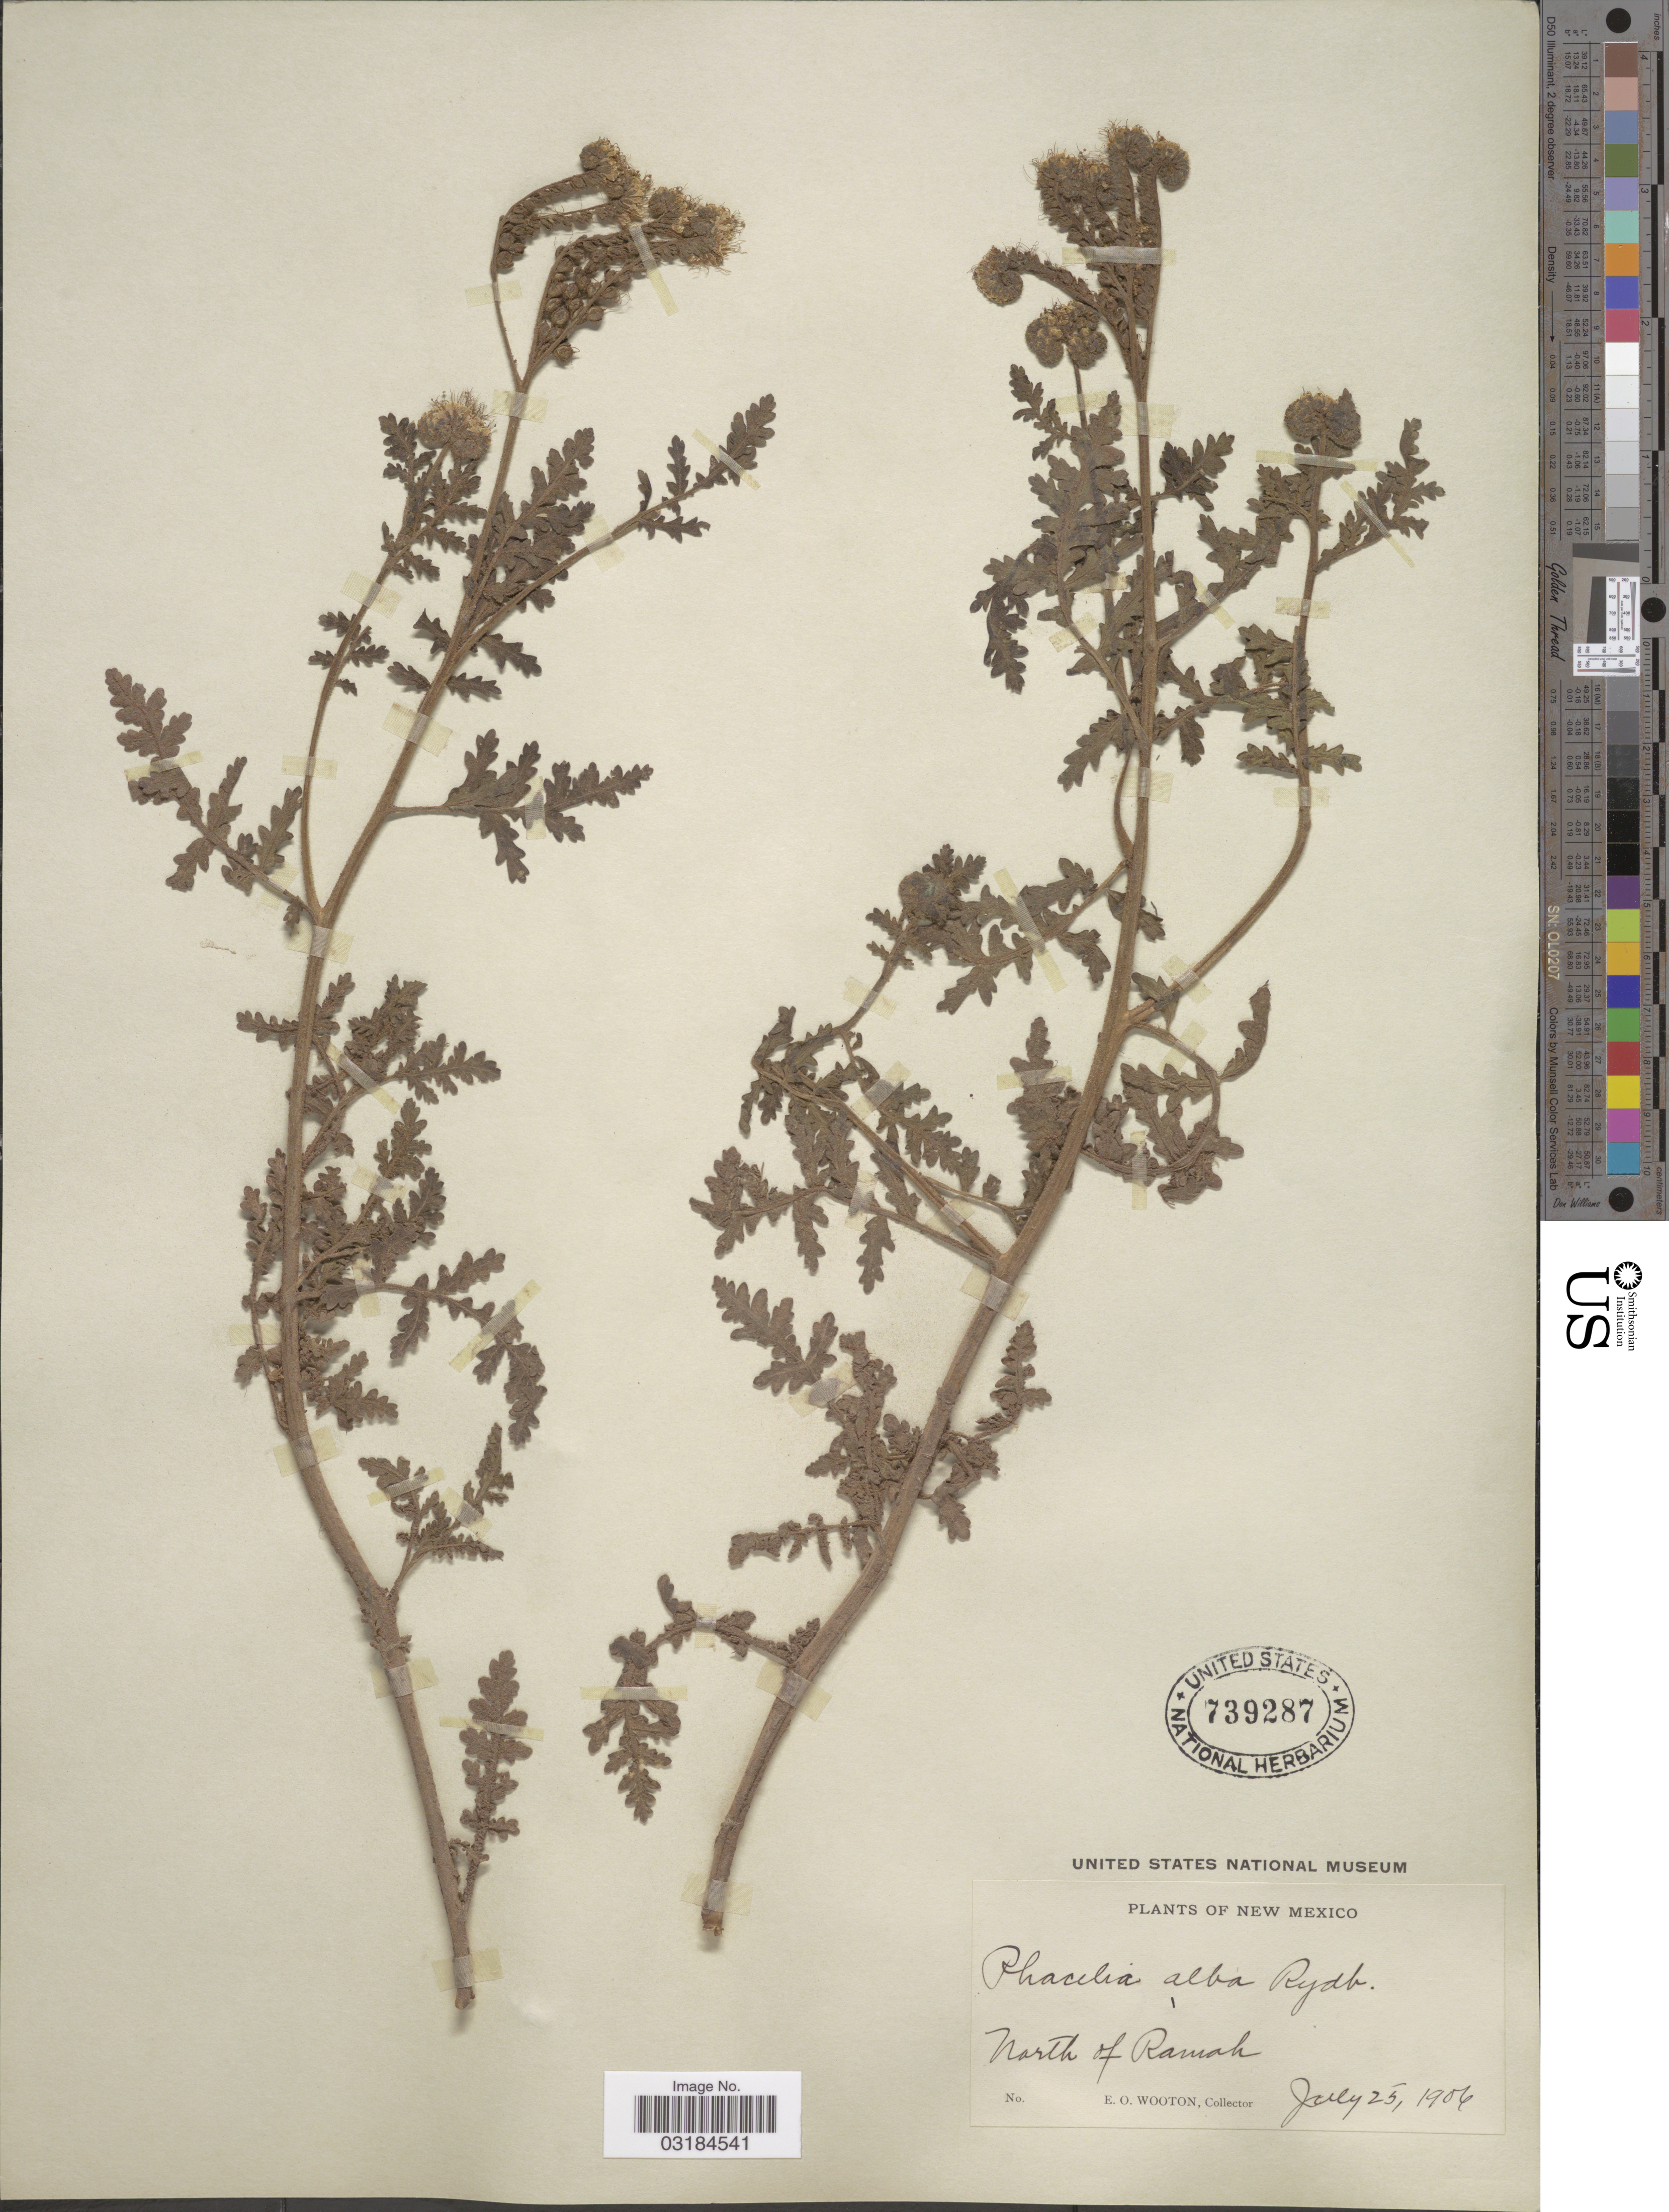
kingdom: Plantae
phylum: Tracheophyta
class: Magnoliopsida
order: Boraginales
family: Hydrophyllaceae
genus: Phacelia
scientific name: Phacelia alba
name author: Rydb.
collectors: E. O. Wooton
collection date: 1904-07-25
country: United States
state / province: New Mexico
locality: North of Ramah.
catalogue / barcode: US 739287